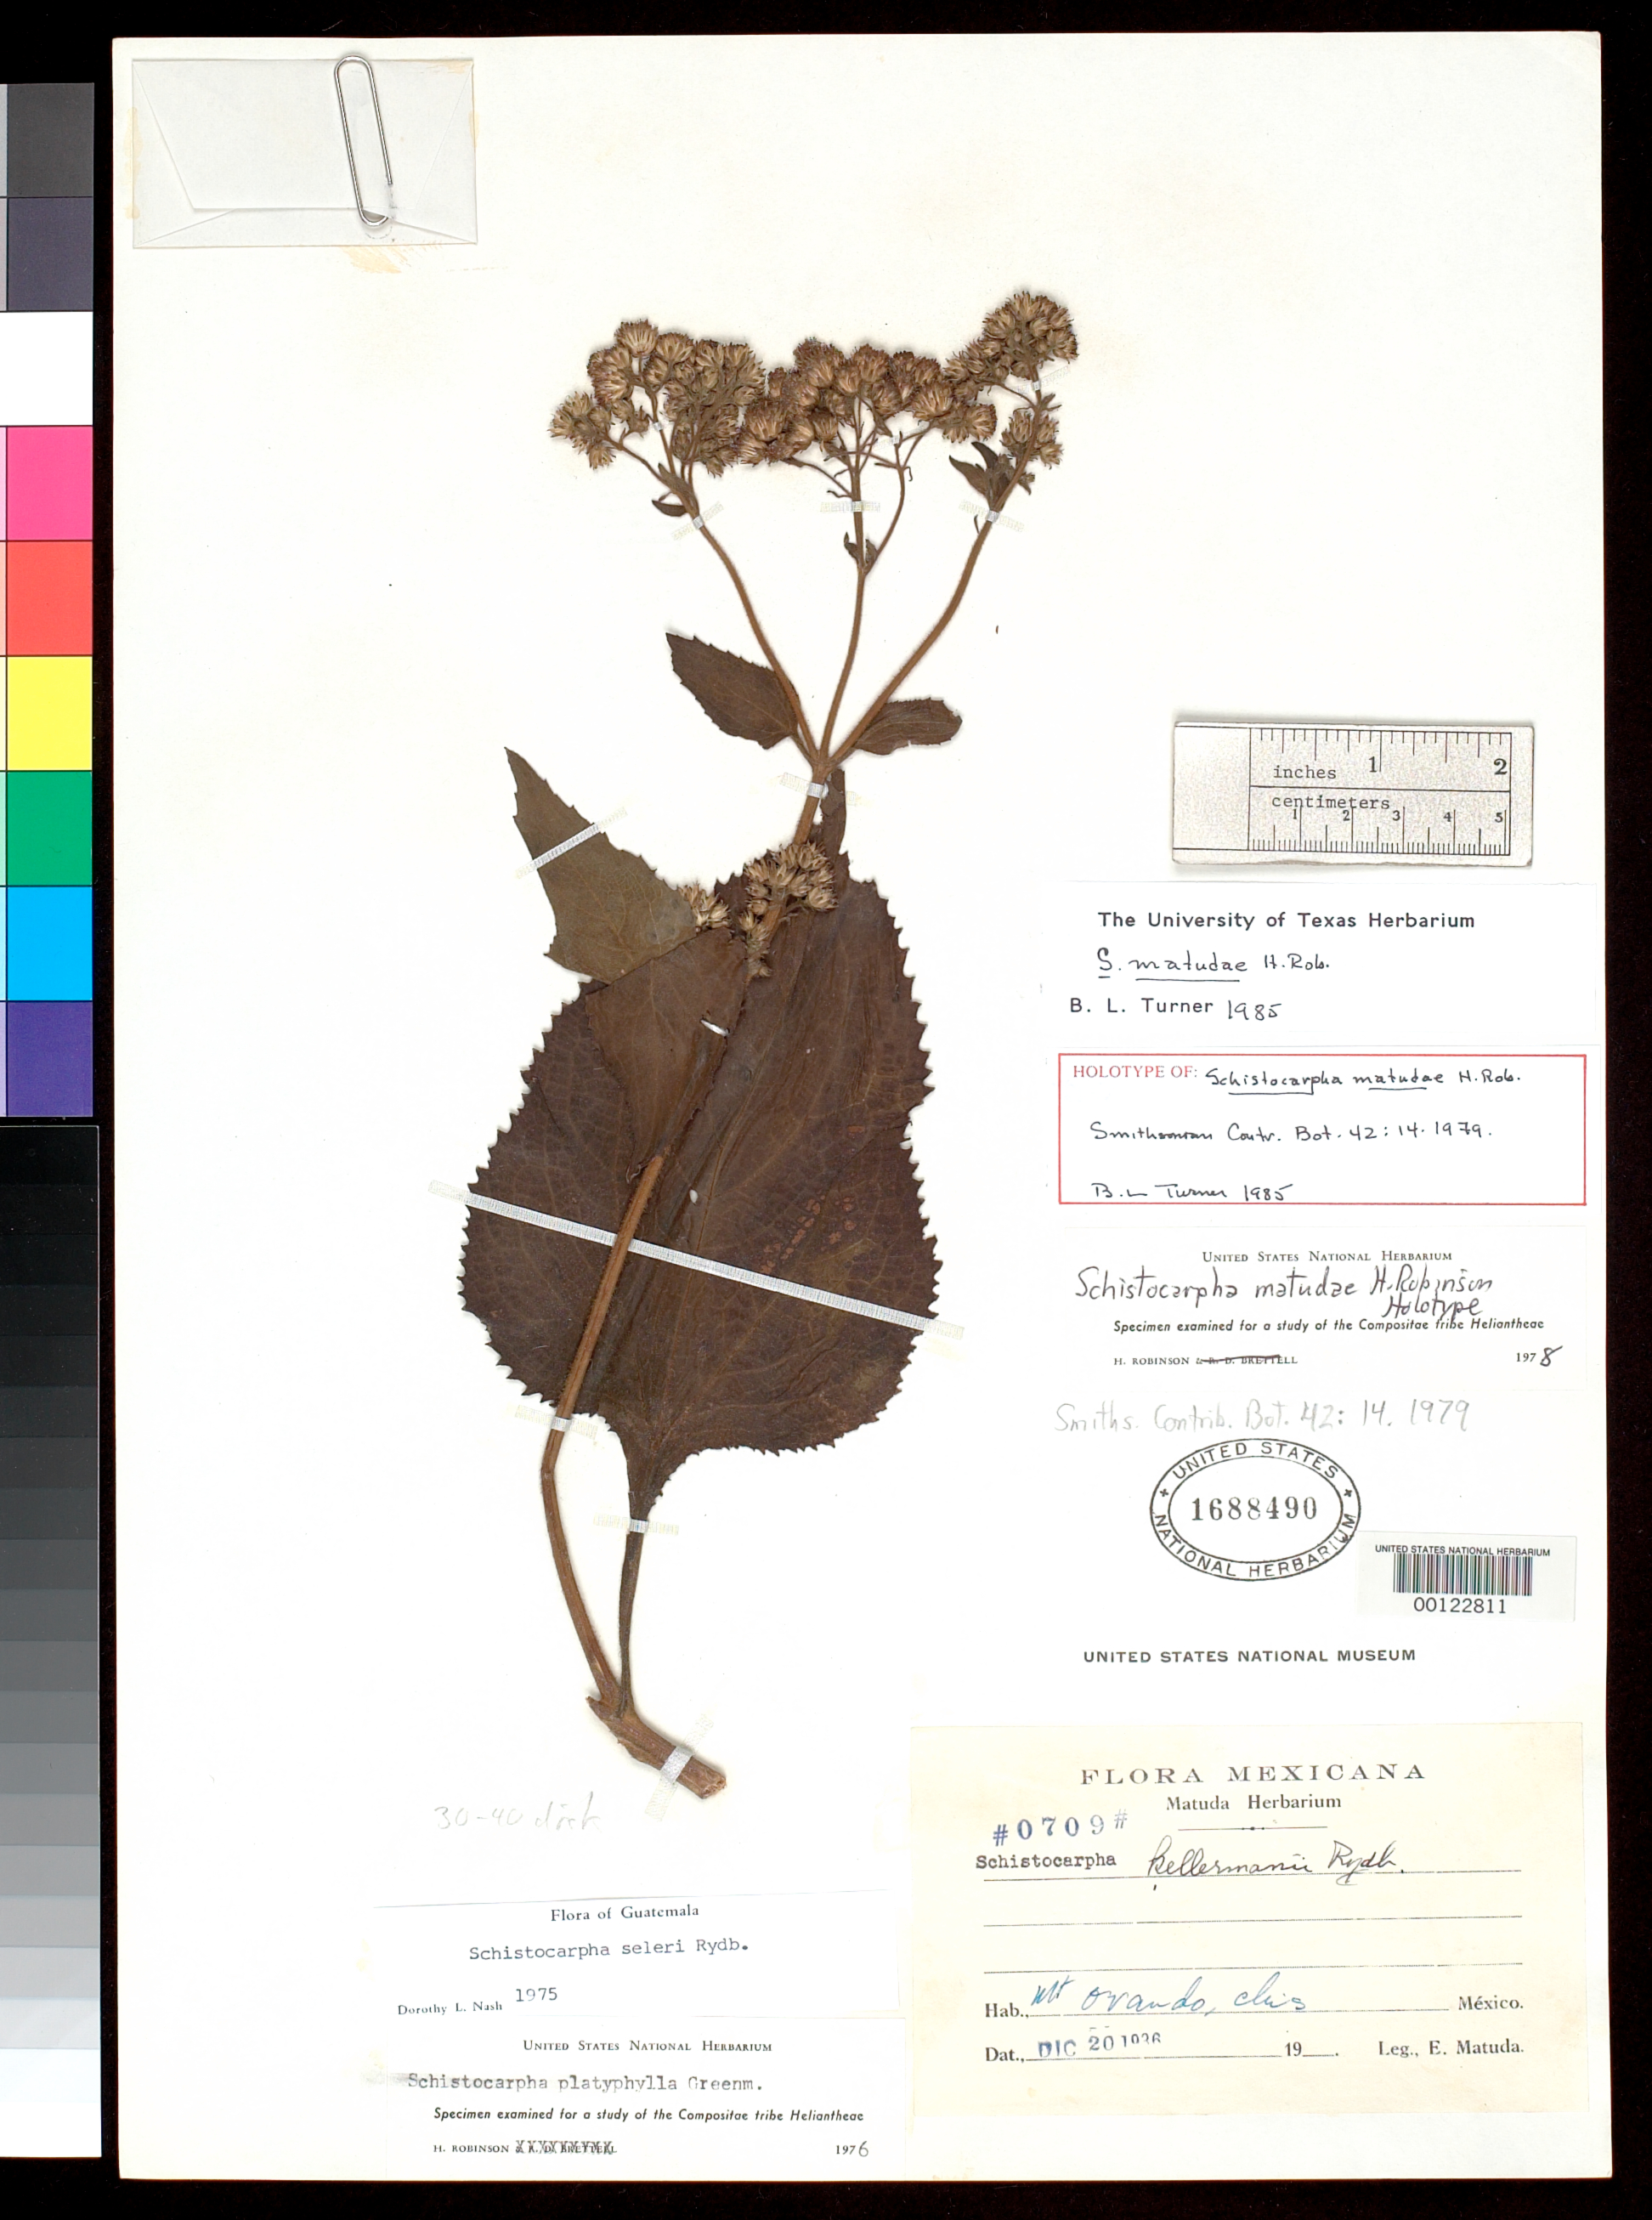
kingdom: Plantae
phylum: Tracheophyta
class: Magnoliopsida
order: Asterales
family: Asteraceae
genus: Schistocarpha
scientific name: Schistocarpha matudae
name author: H. Rob.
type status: Holotype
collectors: E. Matuda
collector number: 709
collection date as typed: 20 Dec 1936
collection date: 1936-12-20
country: Mexico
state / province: Chiapas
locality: Mt. Ovando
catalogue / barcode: US 1688490